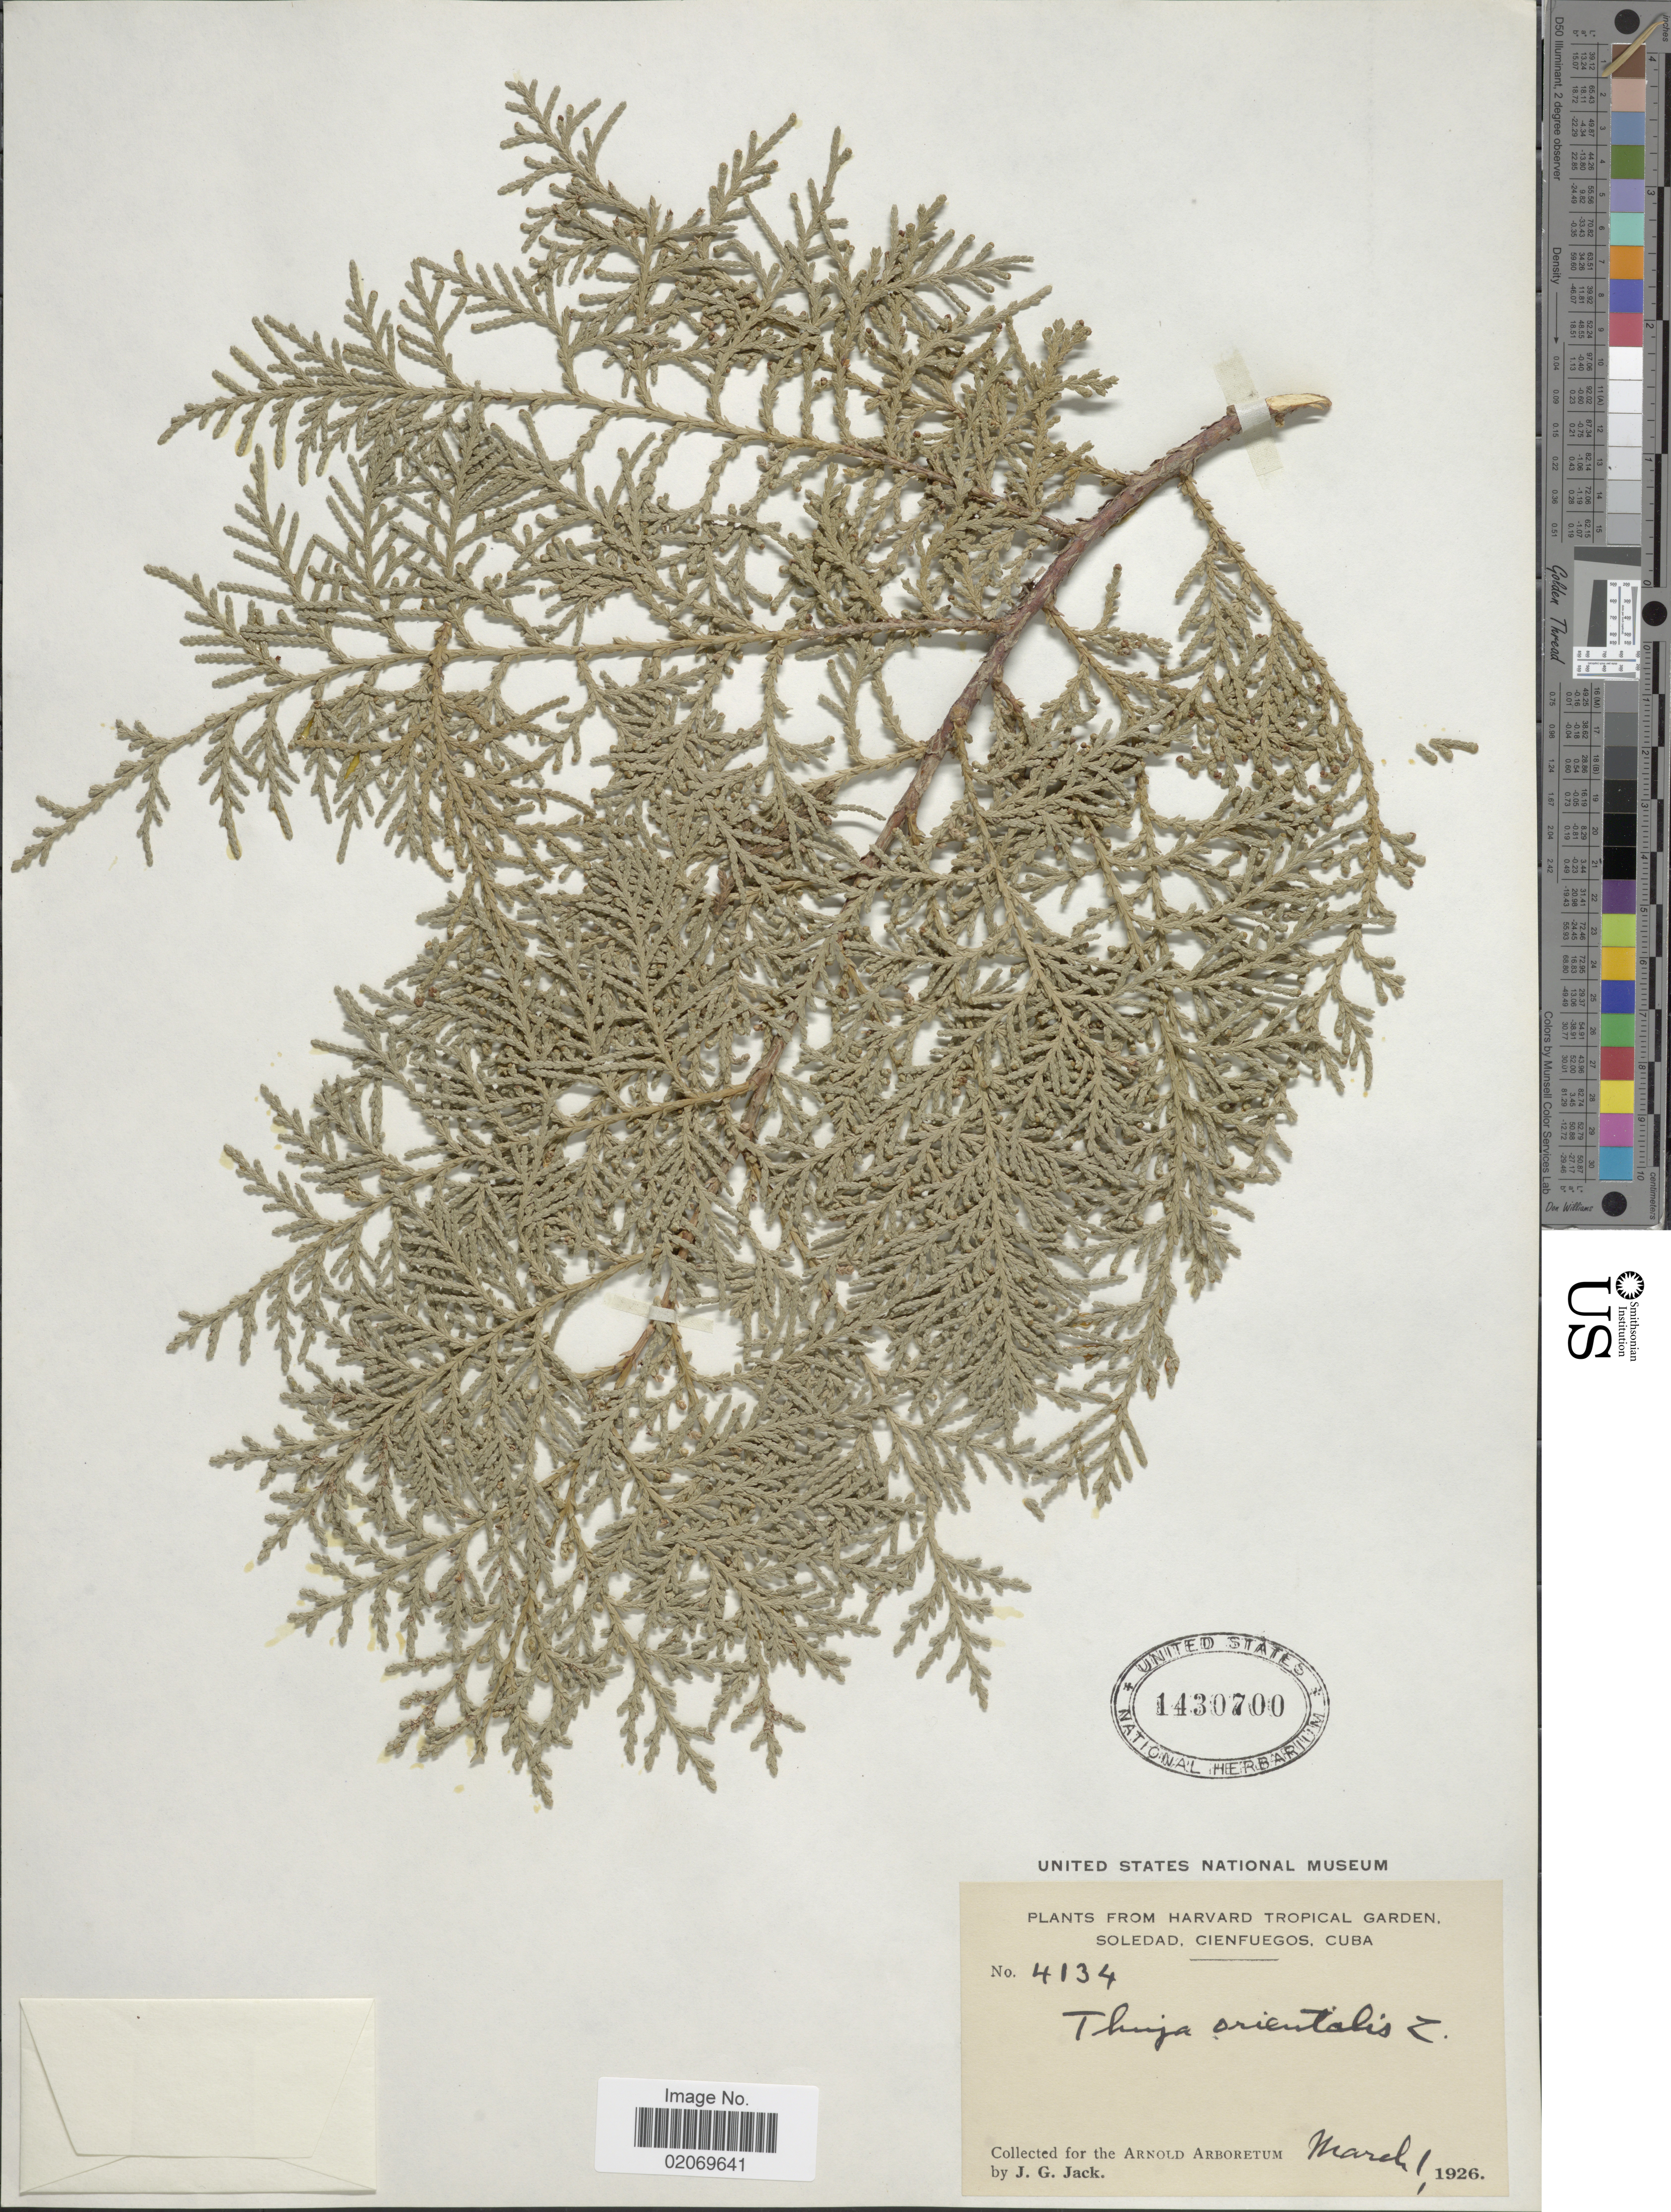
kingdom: Plantae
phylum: Tracheophyta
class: Pinopsida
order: Pinales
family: Cupressaceae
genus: Thuja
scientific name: Thuja orientalis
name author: L.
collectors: J. G. Jack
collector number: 4134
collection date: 1926-03-01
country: Cuba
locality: Havard Tropical Garden, Soledad, Cienfuegos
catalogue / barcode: US 1430700